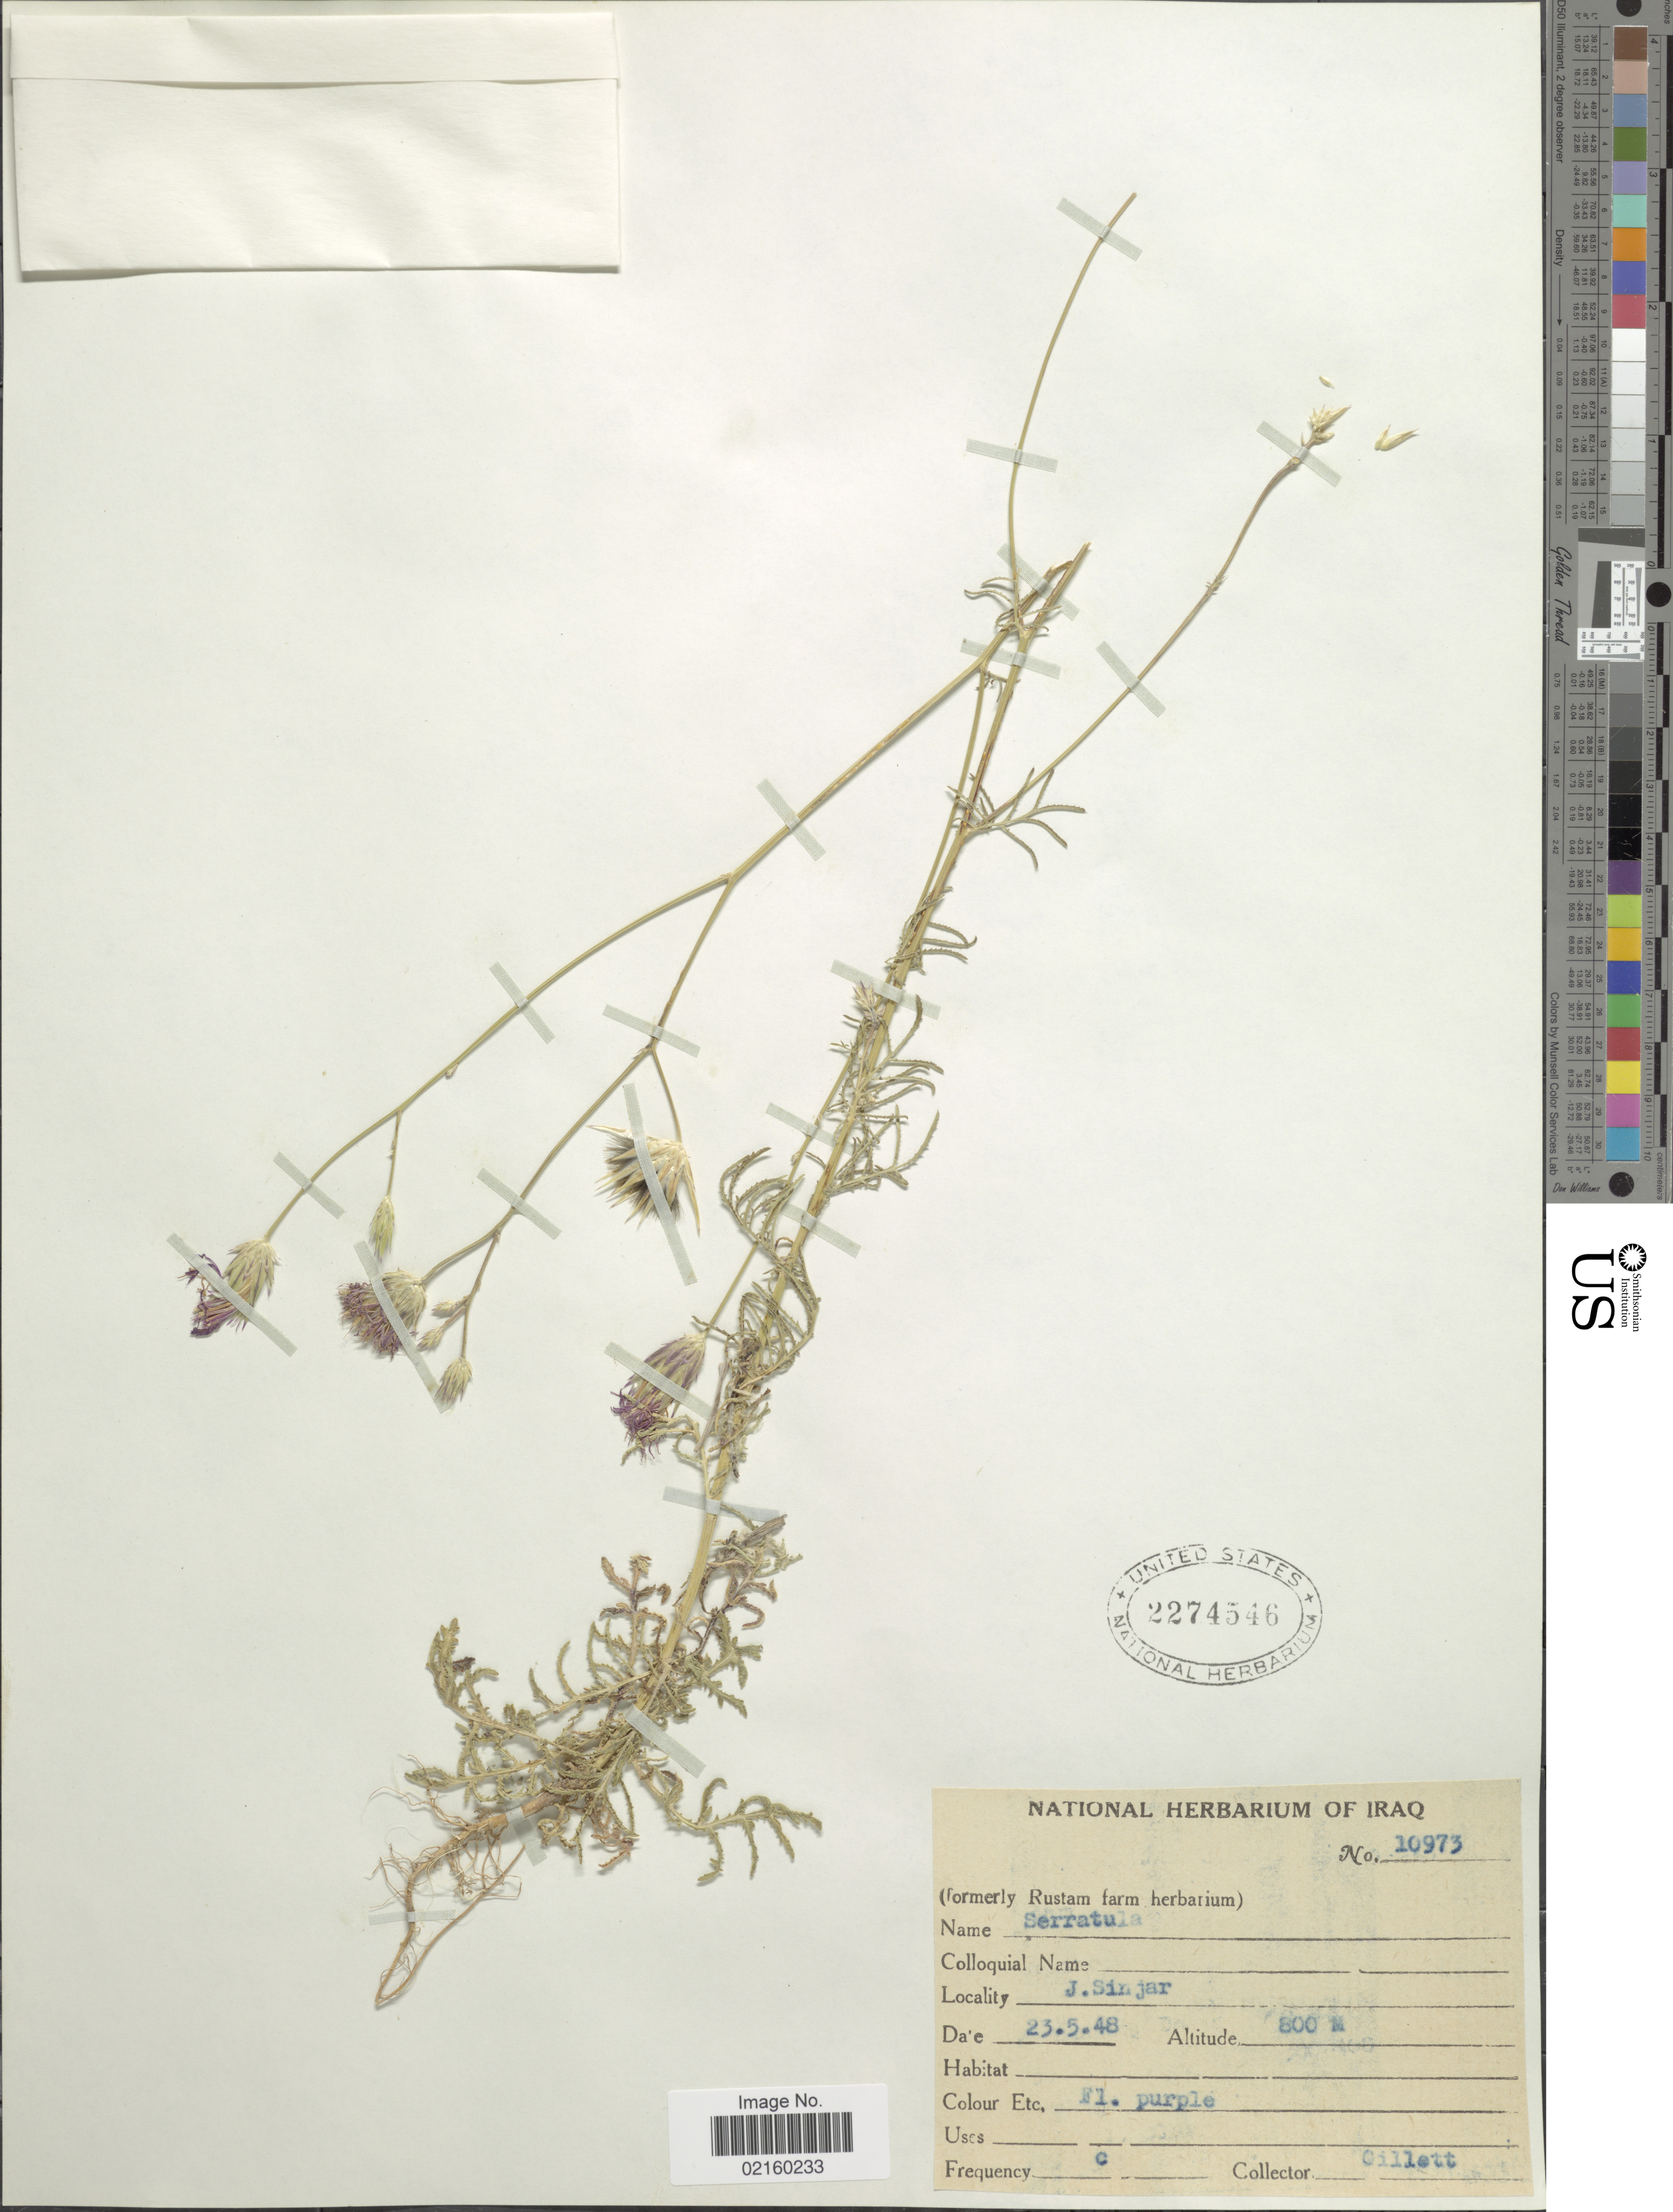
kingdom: Plantae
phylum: Tracheophyta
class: Magnoliopsida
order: Asterales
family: Asteraceae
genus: Serratula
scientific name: Serratula sp.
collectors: Gillett, --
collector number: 10973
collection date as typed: Transcribed d/m/y: 23/5/48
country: Iraq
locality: J. Sinjar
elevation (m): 800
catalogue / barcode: US 2274546